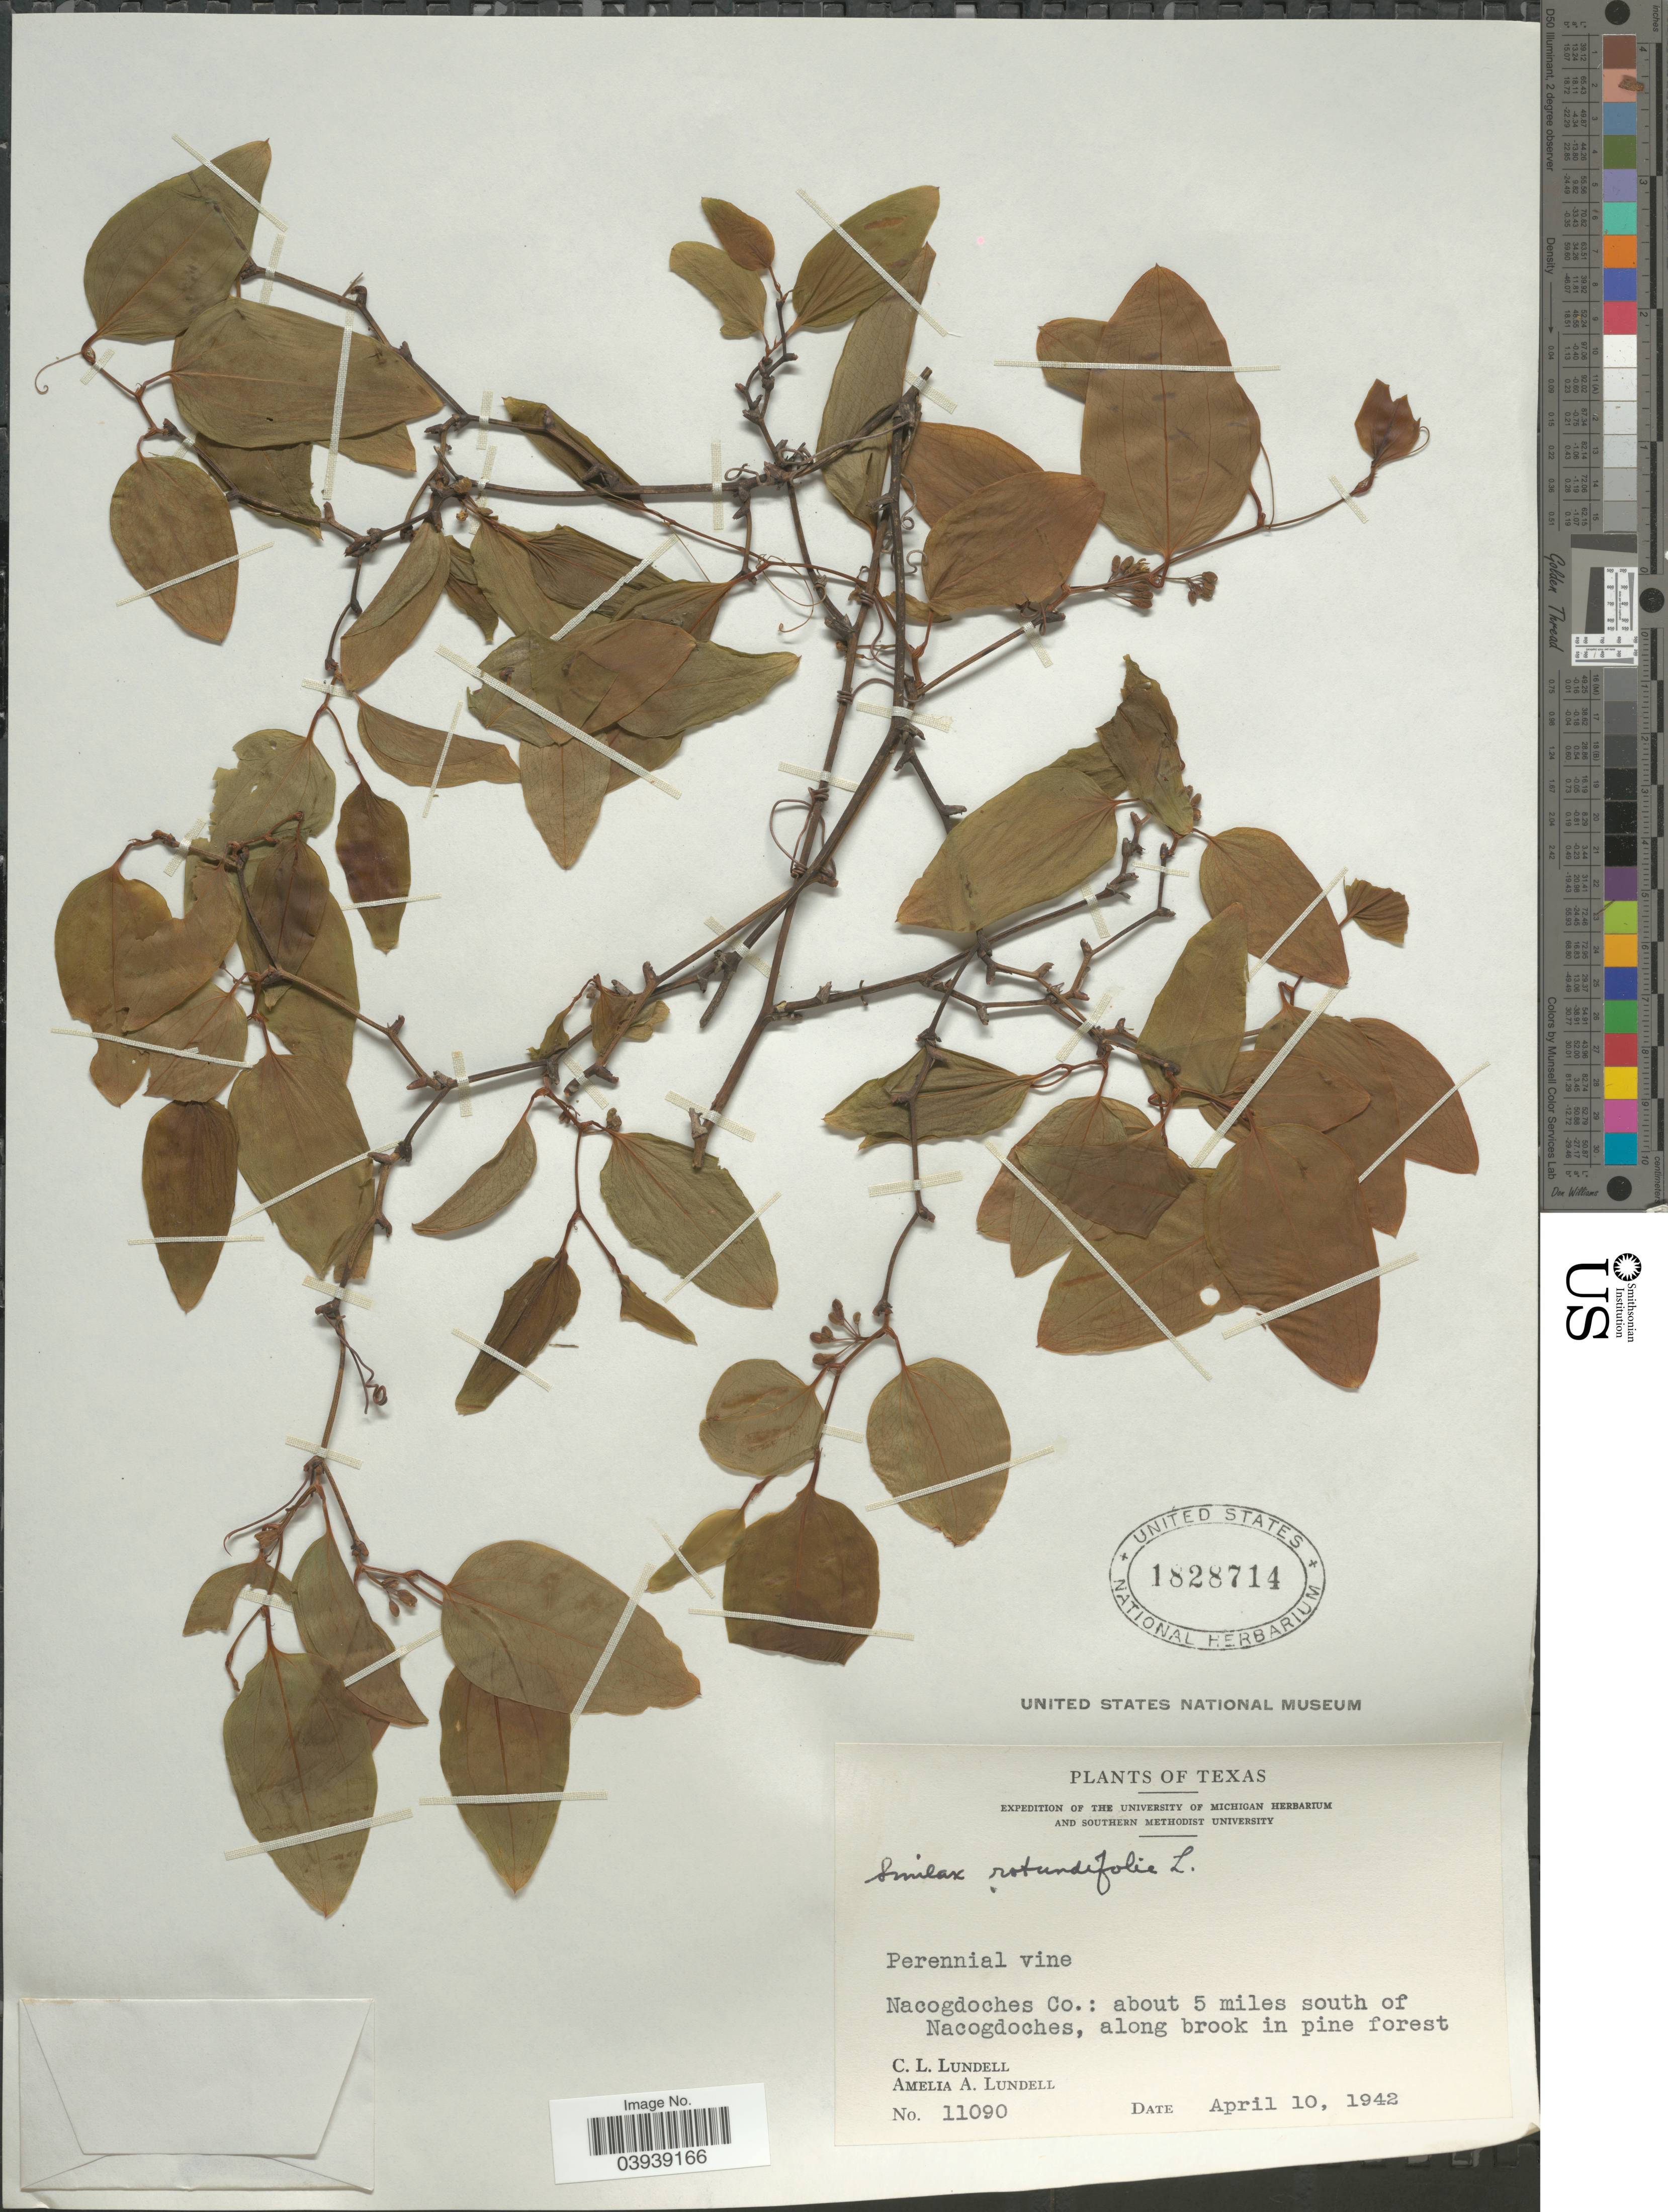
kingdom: Plantae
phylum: Tracheophyta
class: Liliopsida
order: Liliales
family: Smilacaceae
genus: Smilax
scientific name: Smilax rotundifolia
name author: L.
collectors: C. L. Lundell & A. A. Lundell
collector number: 11090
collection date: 1942-04-10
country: United States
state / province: Texas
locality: Nacogdoches Co.: about 5 miles south of Nacogdoches, along brook in pine forest.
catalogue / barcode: US 1828714